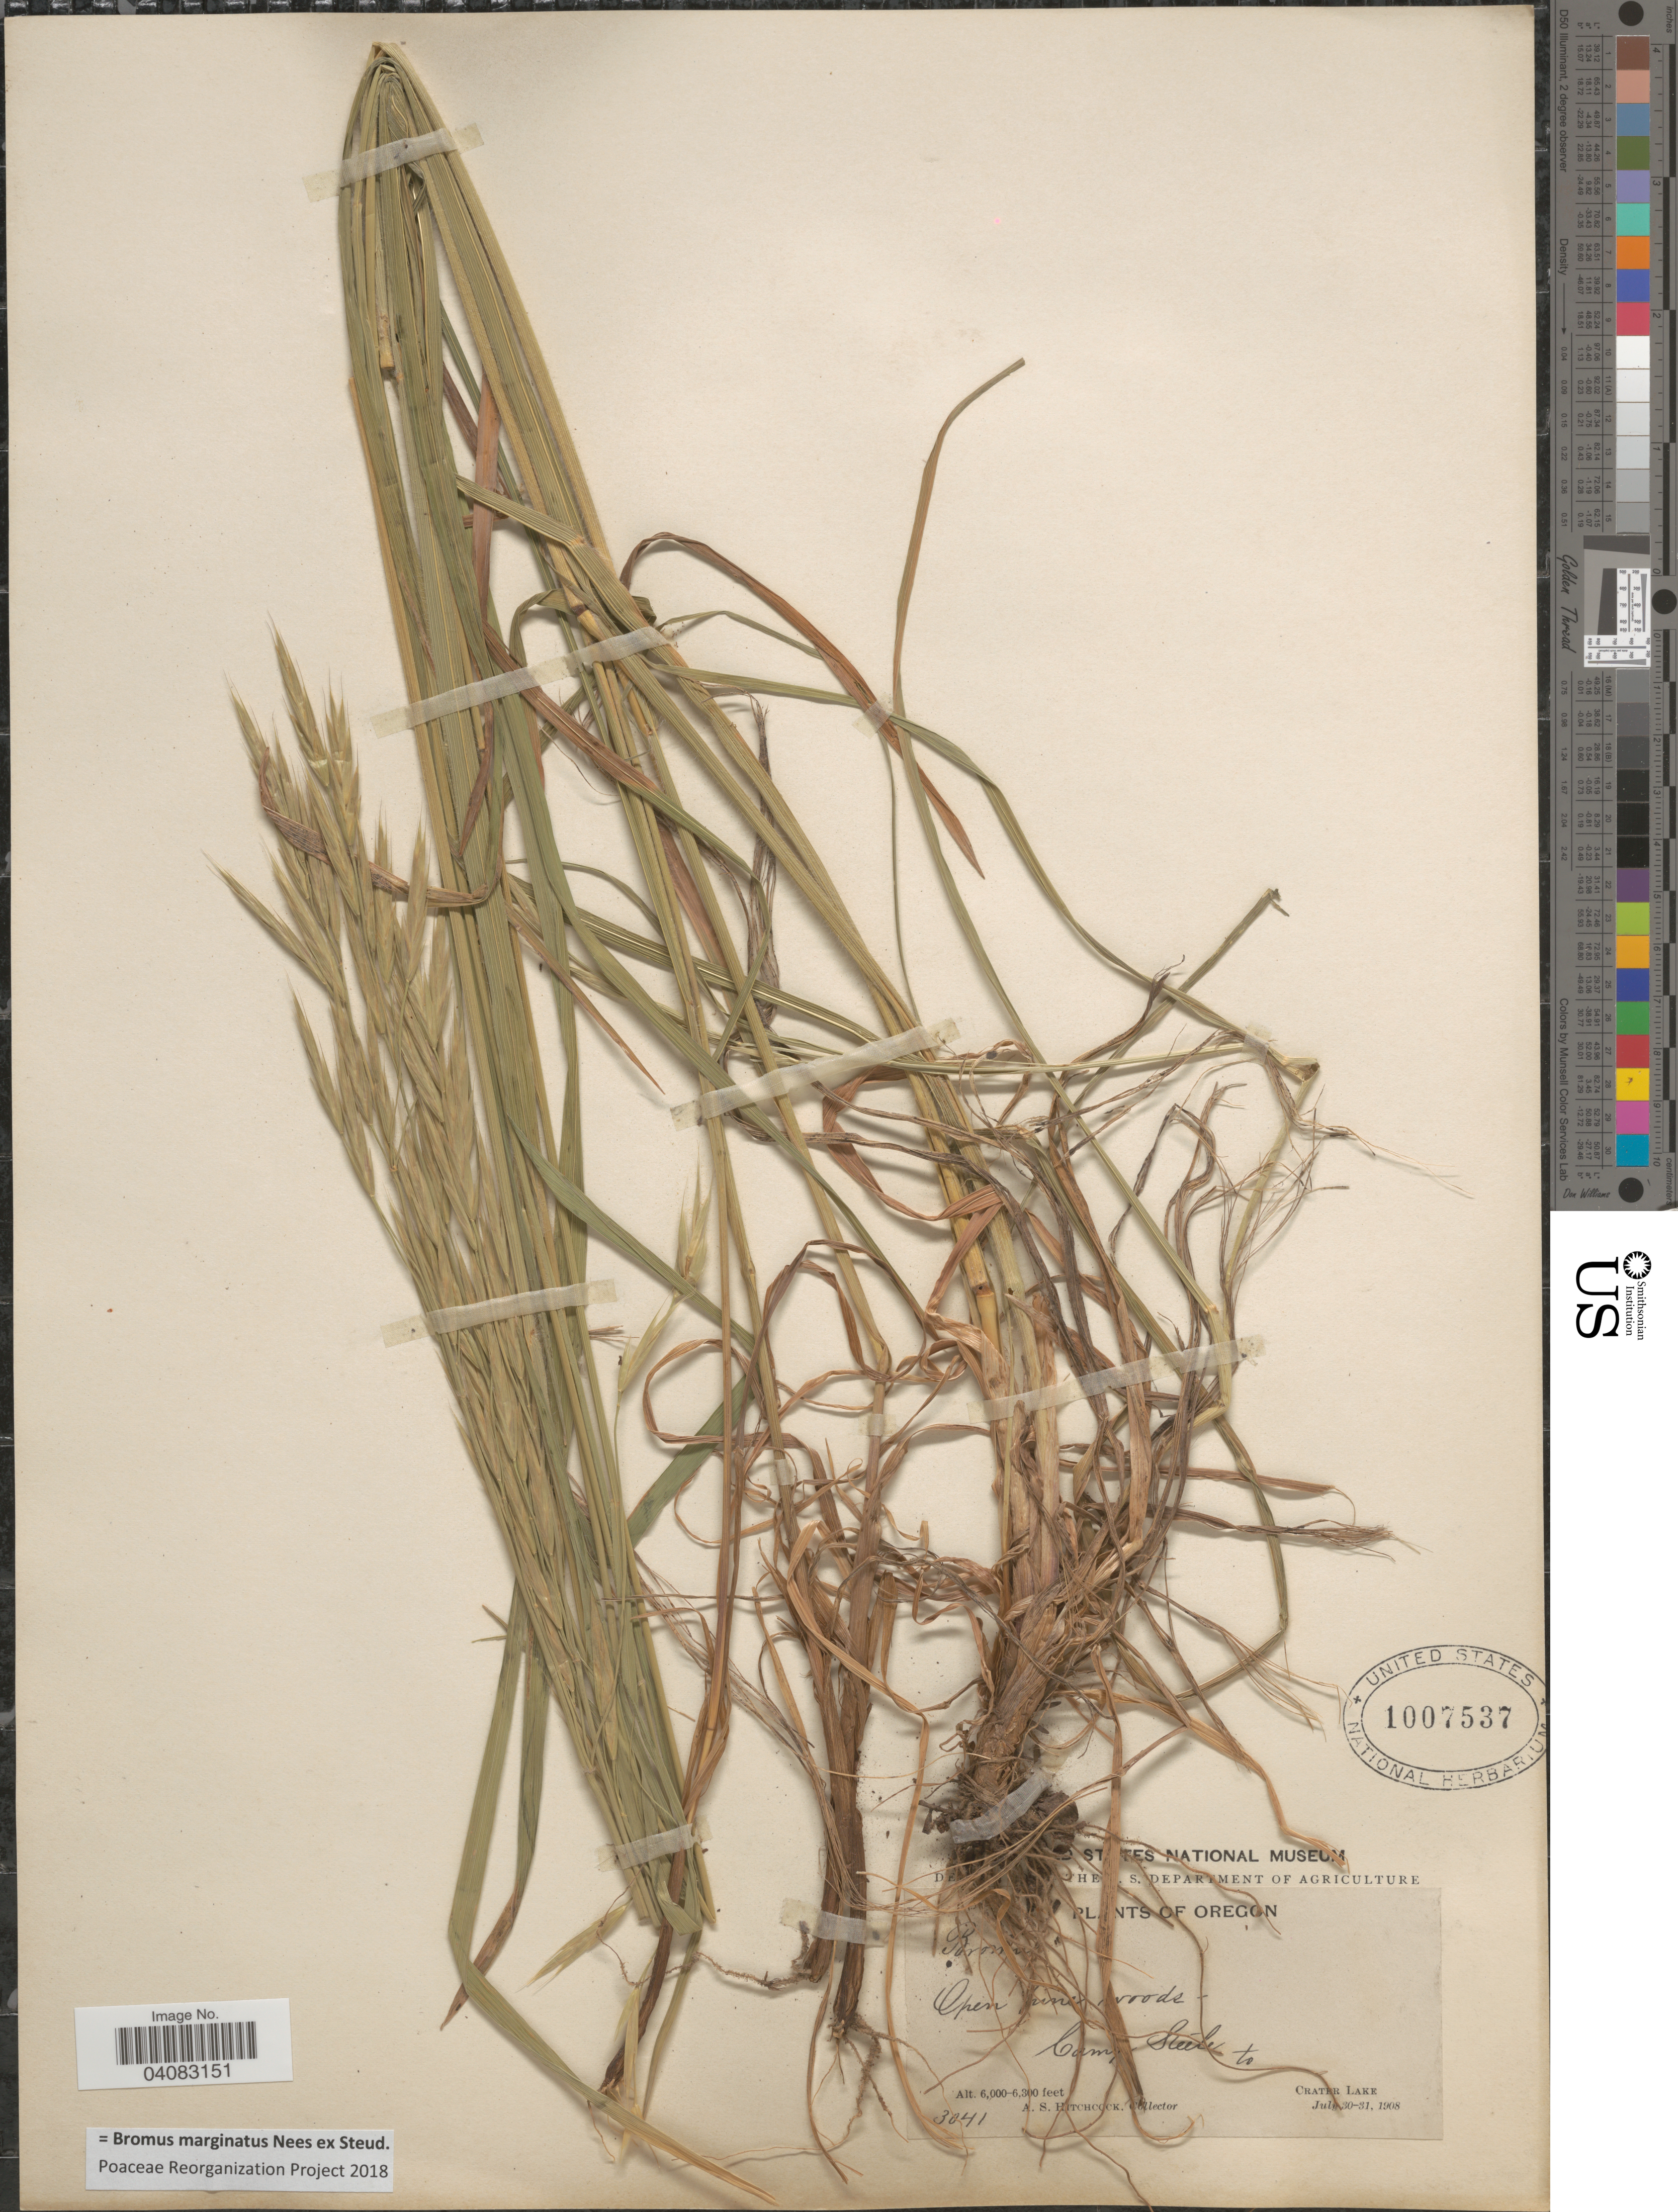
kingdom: Plantae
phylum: Tracheophyta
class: Liliopsida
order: Poales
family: Poaceae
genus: Bromus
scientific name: Bromus marginatus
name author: Nees ex Steud.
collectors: A. S. Hitchcock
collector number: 3041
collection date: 1908-07-30/1908-07-31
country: United States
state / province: Oregon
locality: Camp Steele to Crater Lake.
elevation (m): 1829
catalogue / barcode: US 1007537